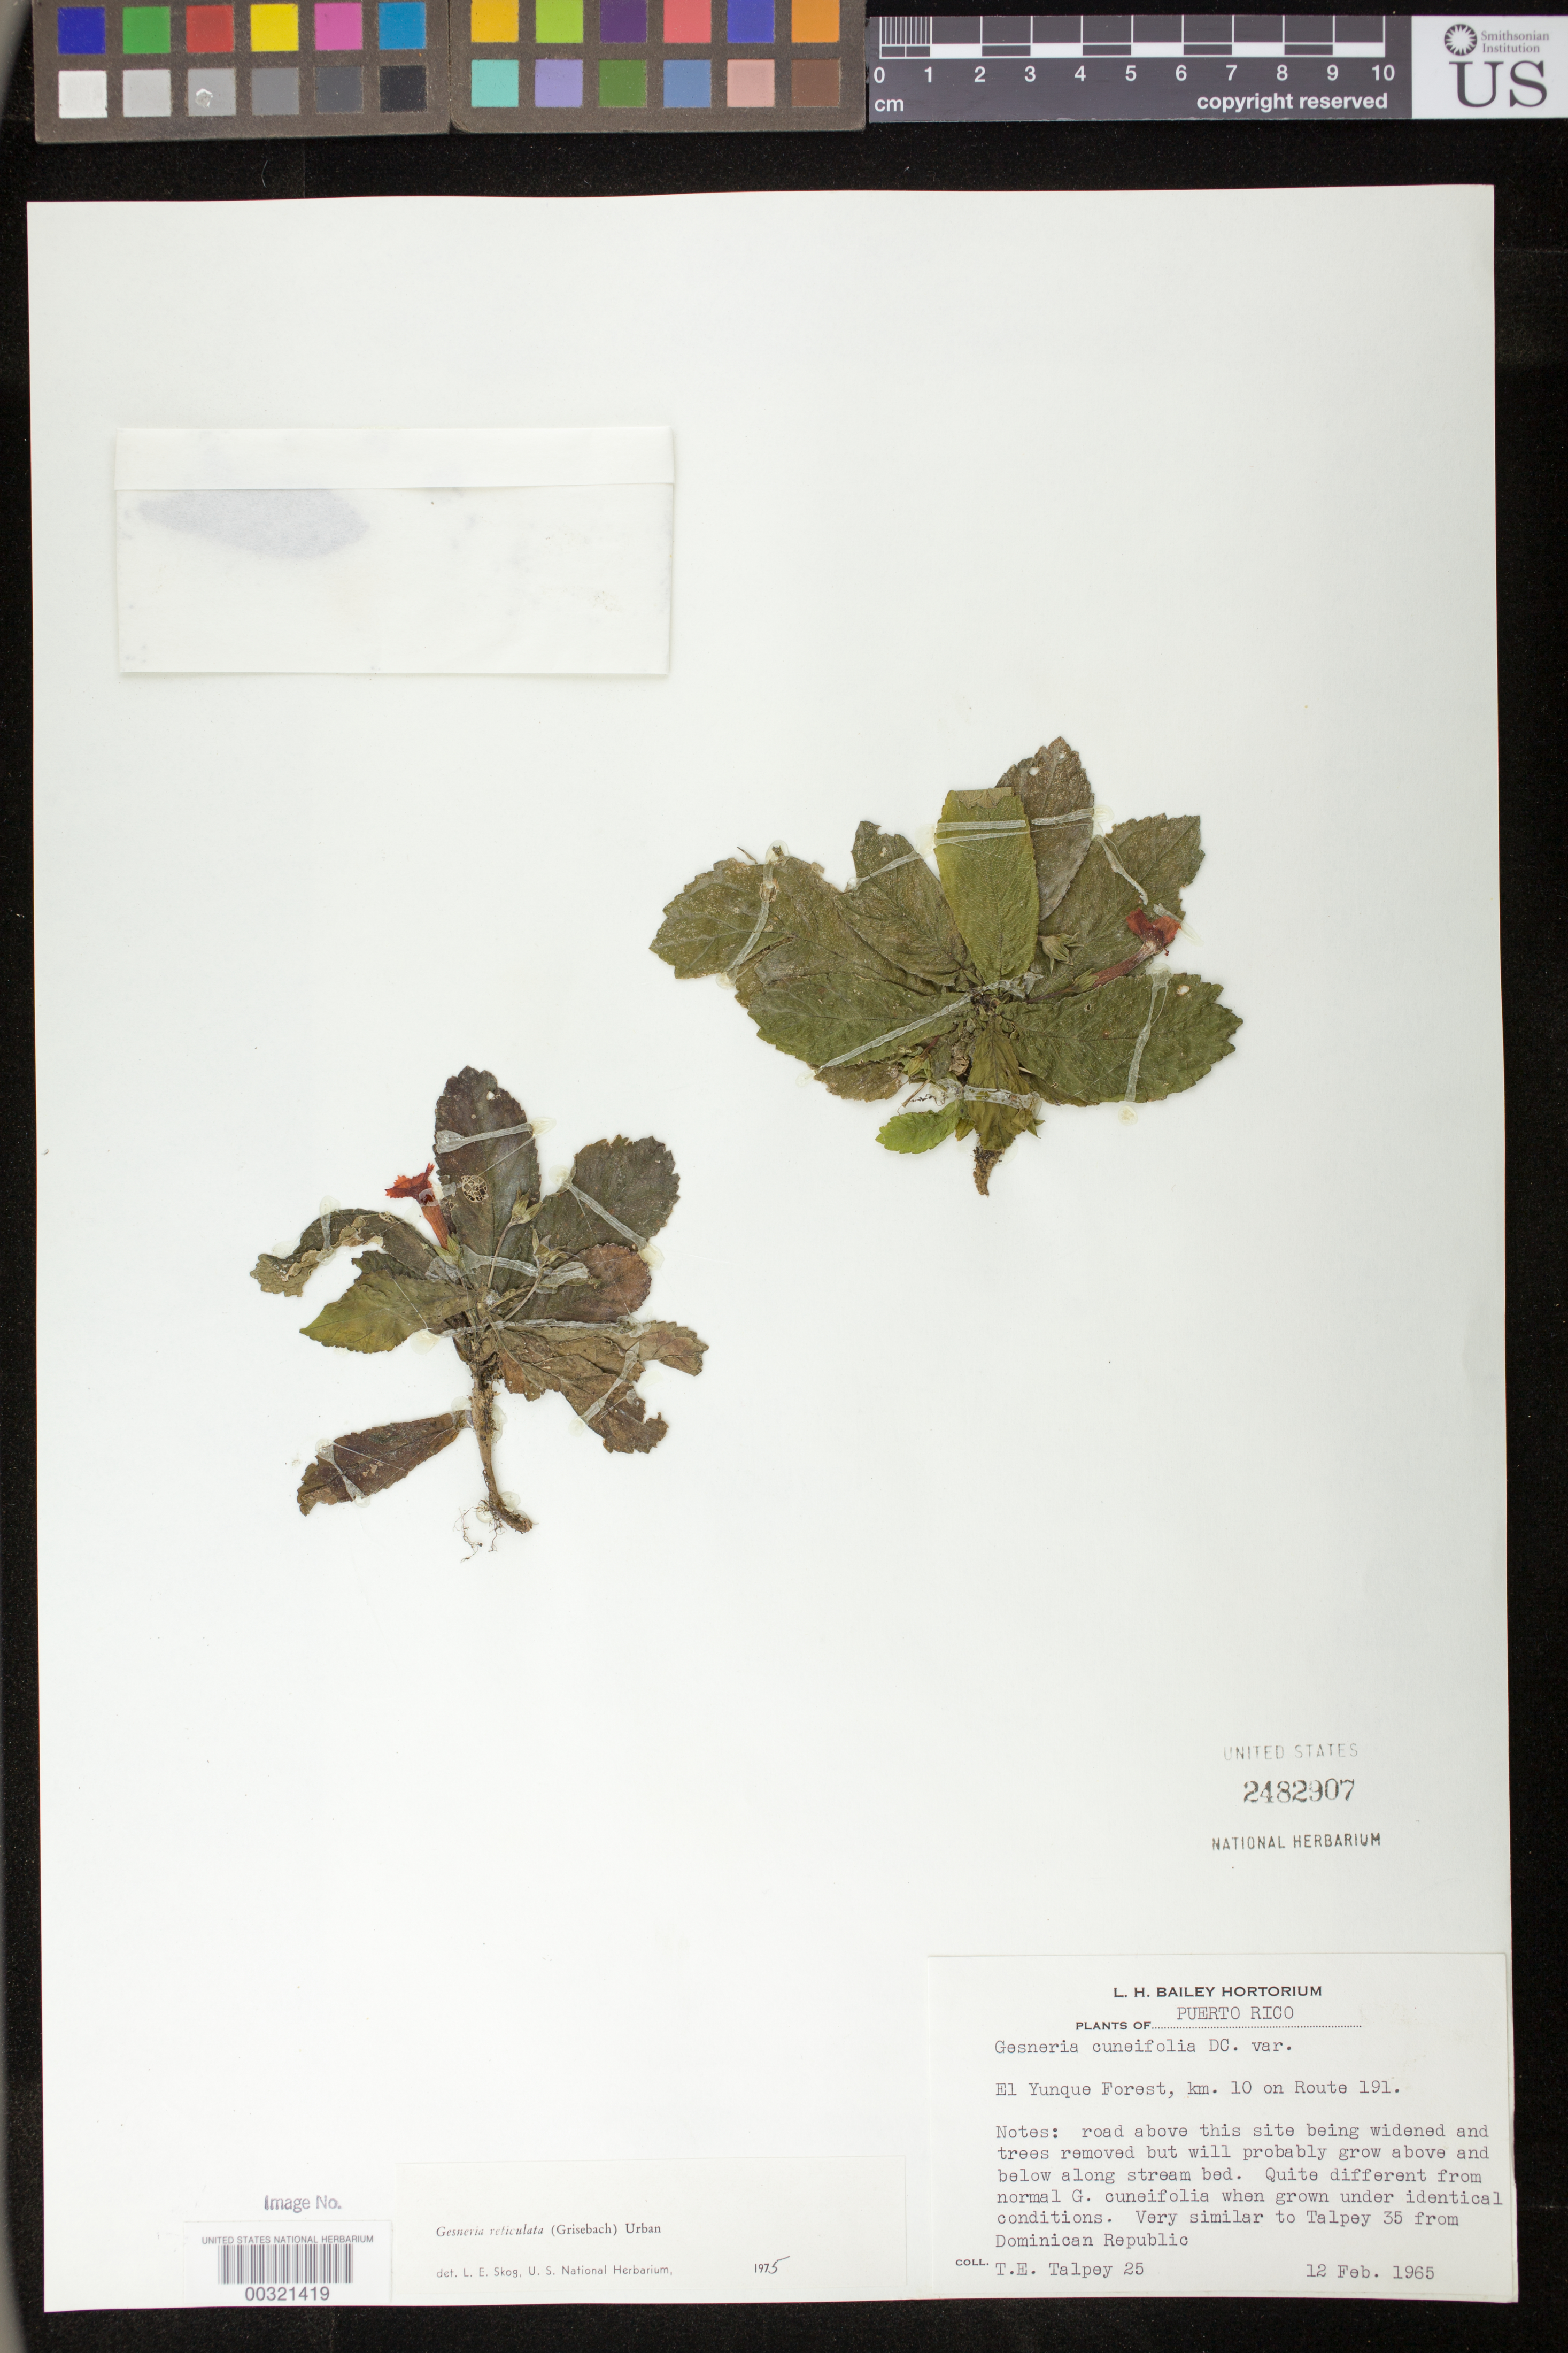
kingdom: Plantae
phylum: Tracheophyta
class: Magnoliopsida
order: Lamiales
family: Gesneriaceae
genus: Gesneria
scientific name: Gesneria reticulata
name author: (Griseb.) Urb.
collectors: T. Talpey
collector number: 25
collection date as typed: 12 Feb 1965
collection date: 1965-02-12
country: Puerto Rico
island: Puerto Rico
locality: El Yunque forest, km 10 on route 191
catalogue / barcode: US 2482907